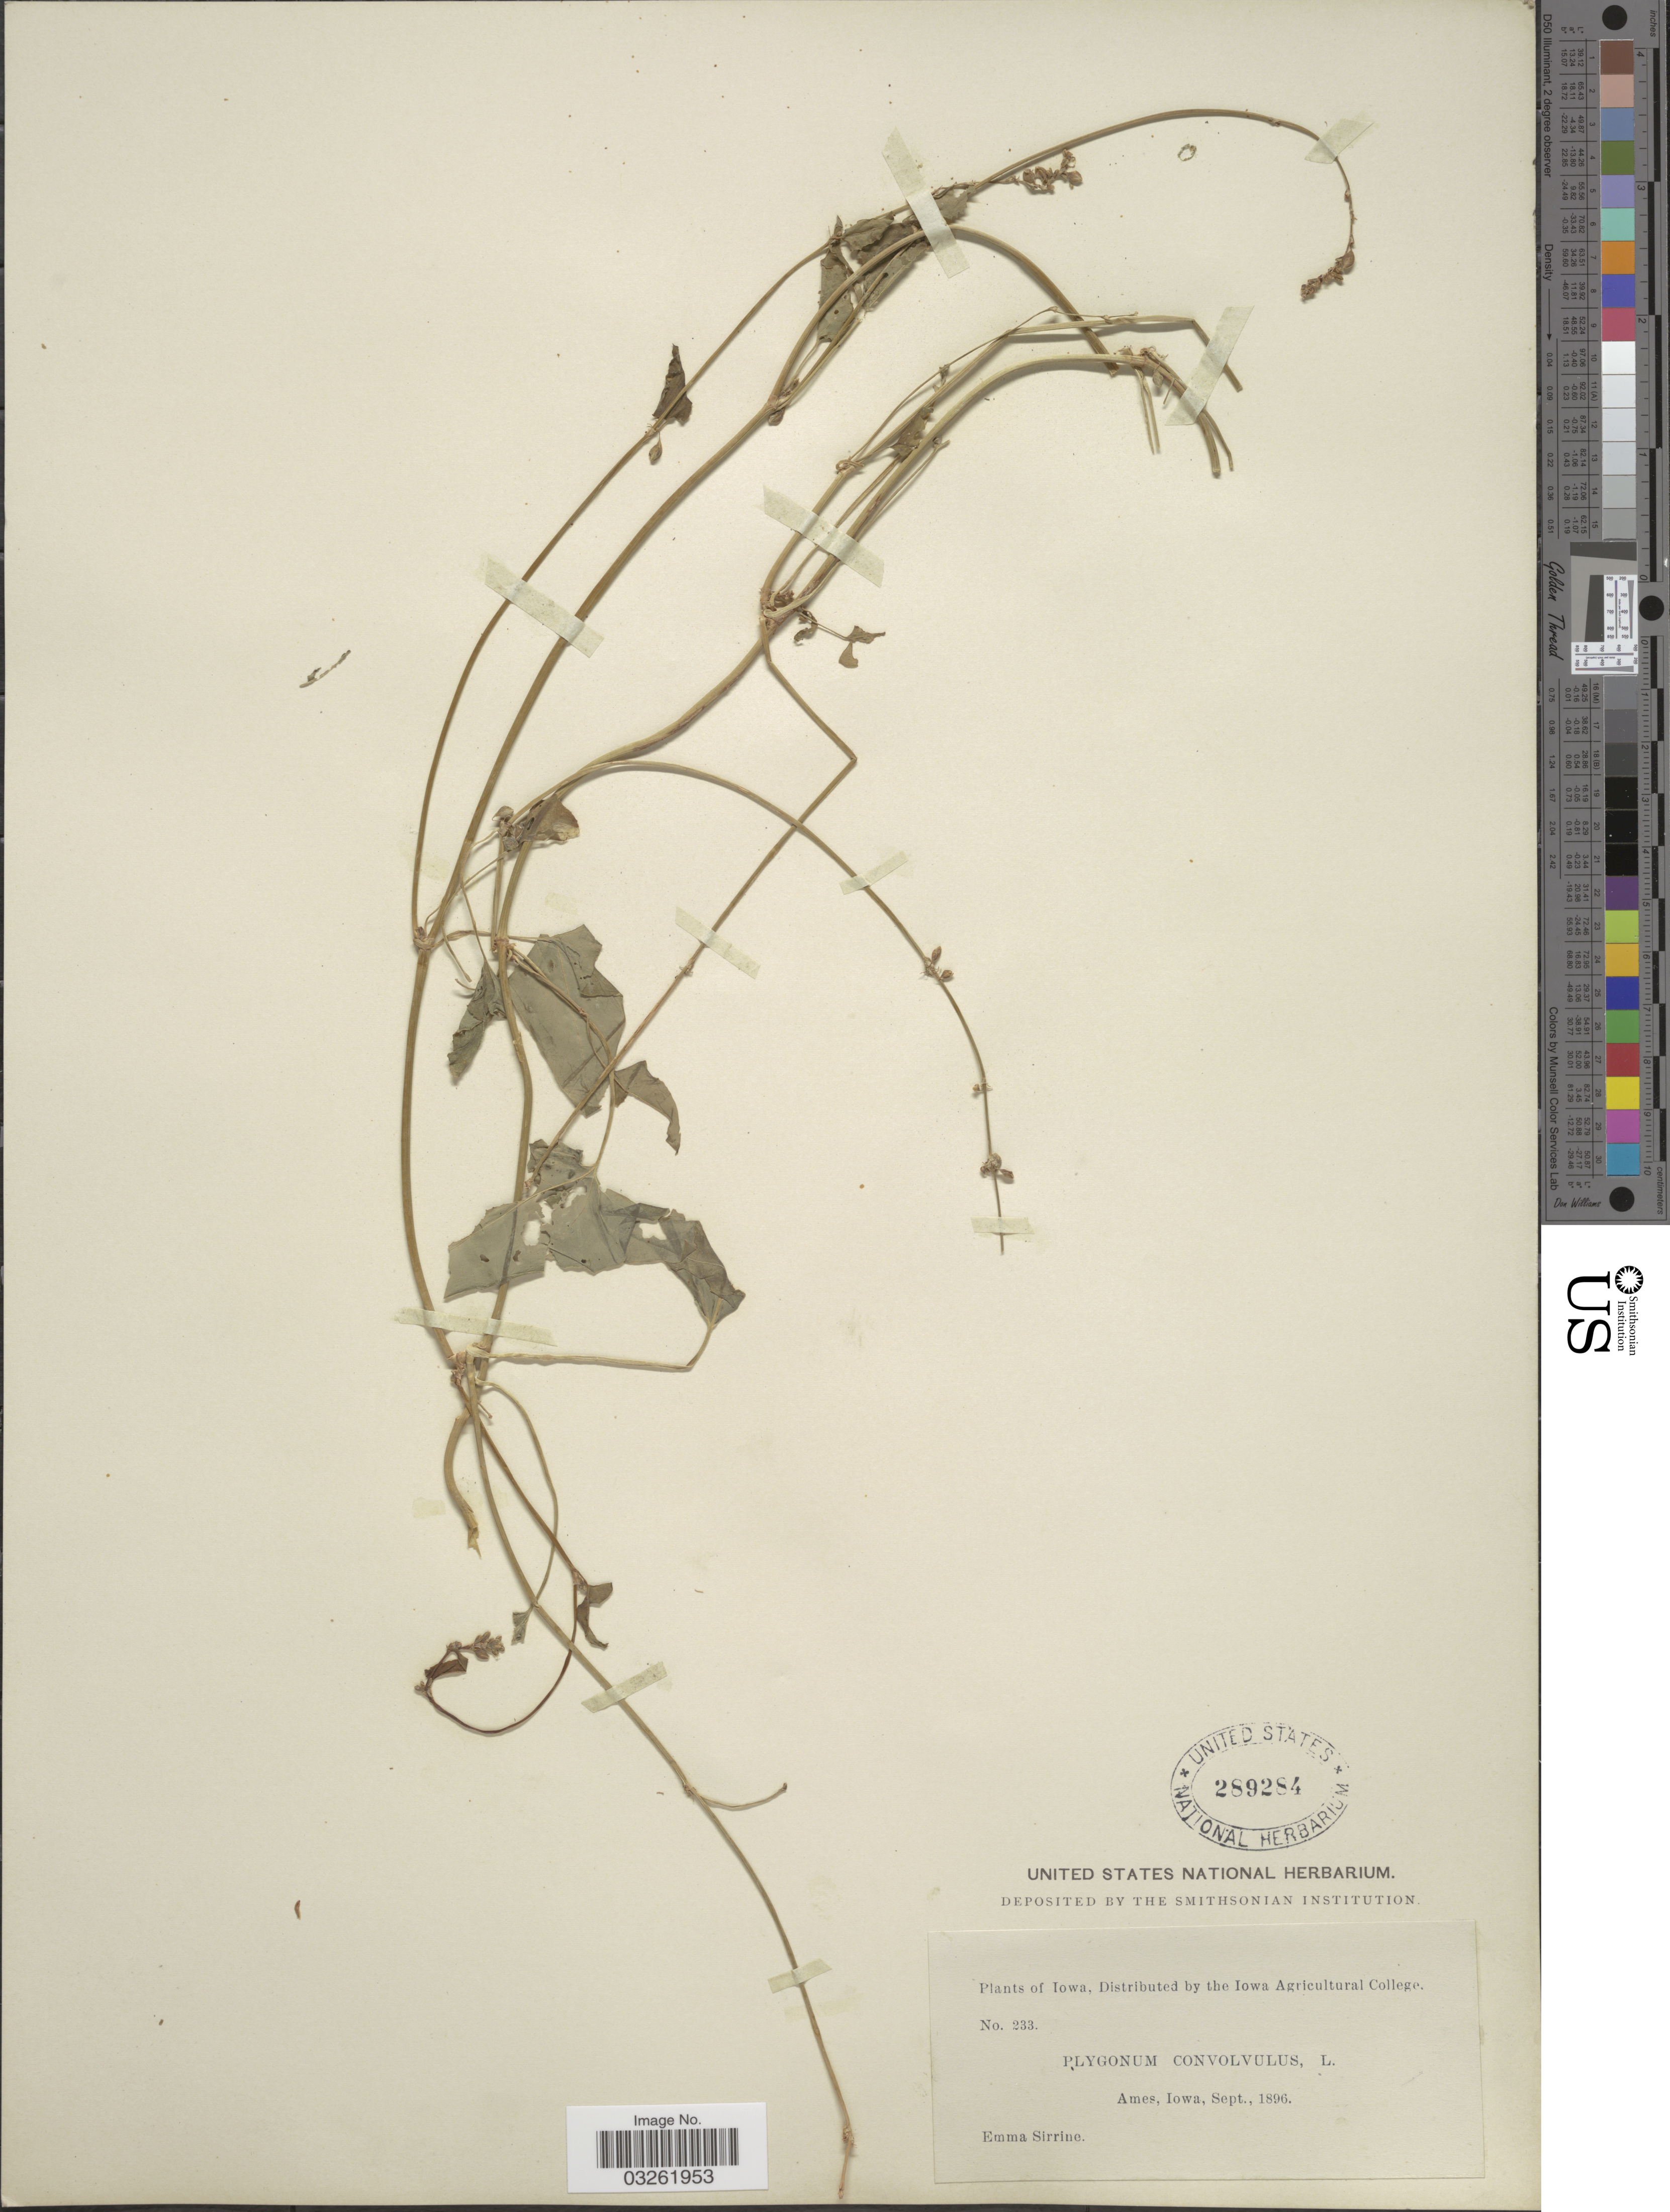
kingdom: Plantae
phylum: Tracheophyta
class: Magnoliopsida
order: Caryophyllales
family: Polygonaceae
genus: Fallopia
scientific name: Fallopia convolvulus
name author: (L.) Á. Löve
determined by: Strong, M. T., (US), Smithsonian Institution - National Museum of Natural History (UNITED STATES)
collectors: E. Sirrine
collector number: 233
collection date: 1896-09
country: United States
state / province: Iowa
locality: Ames.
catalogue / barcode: US 289284